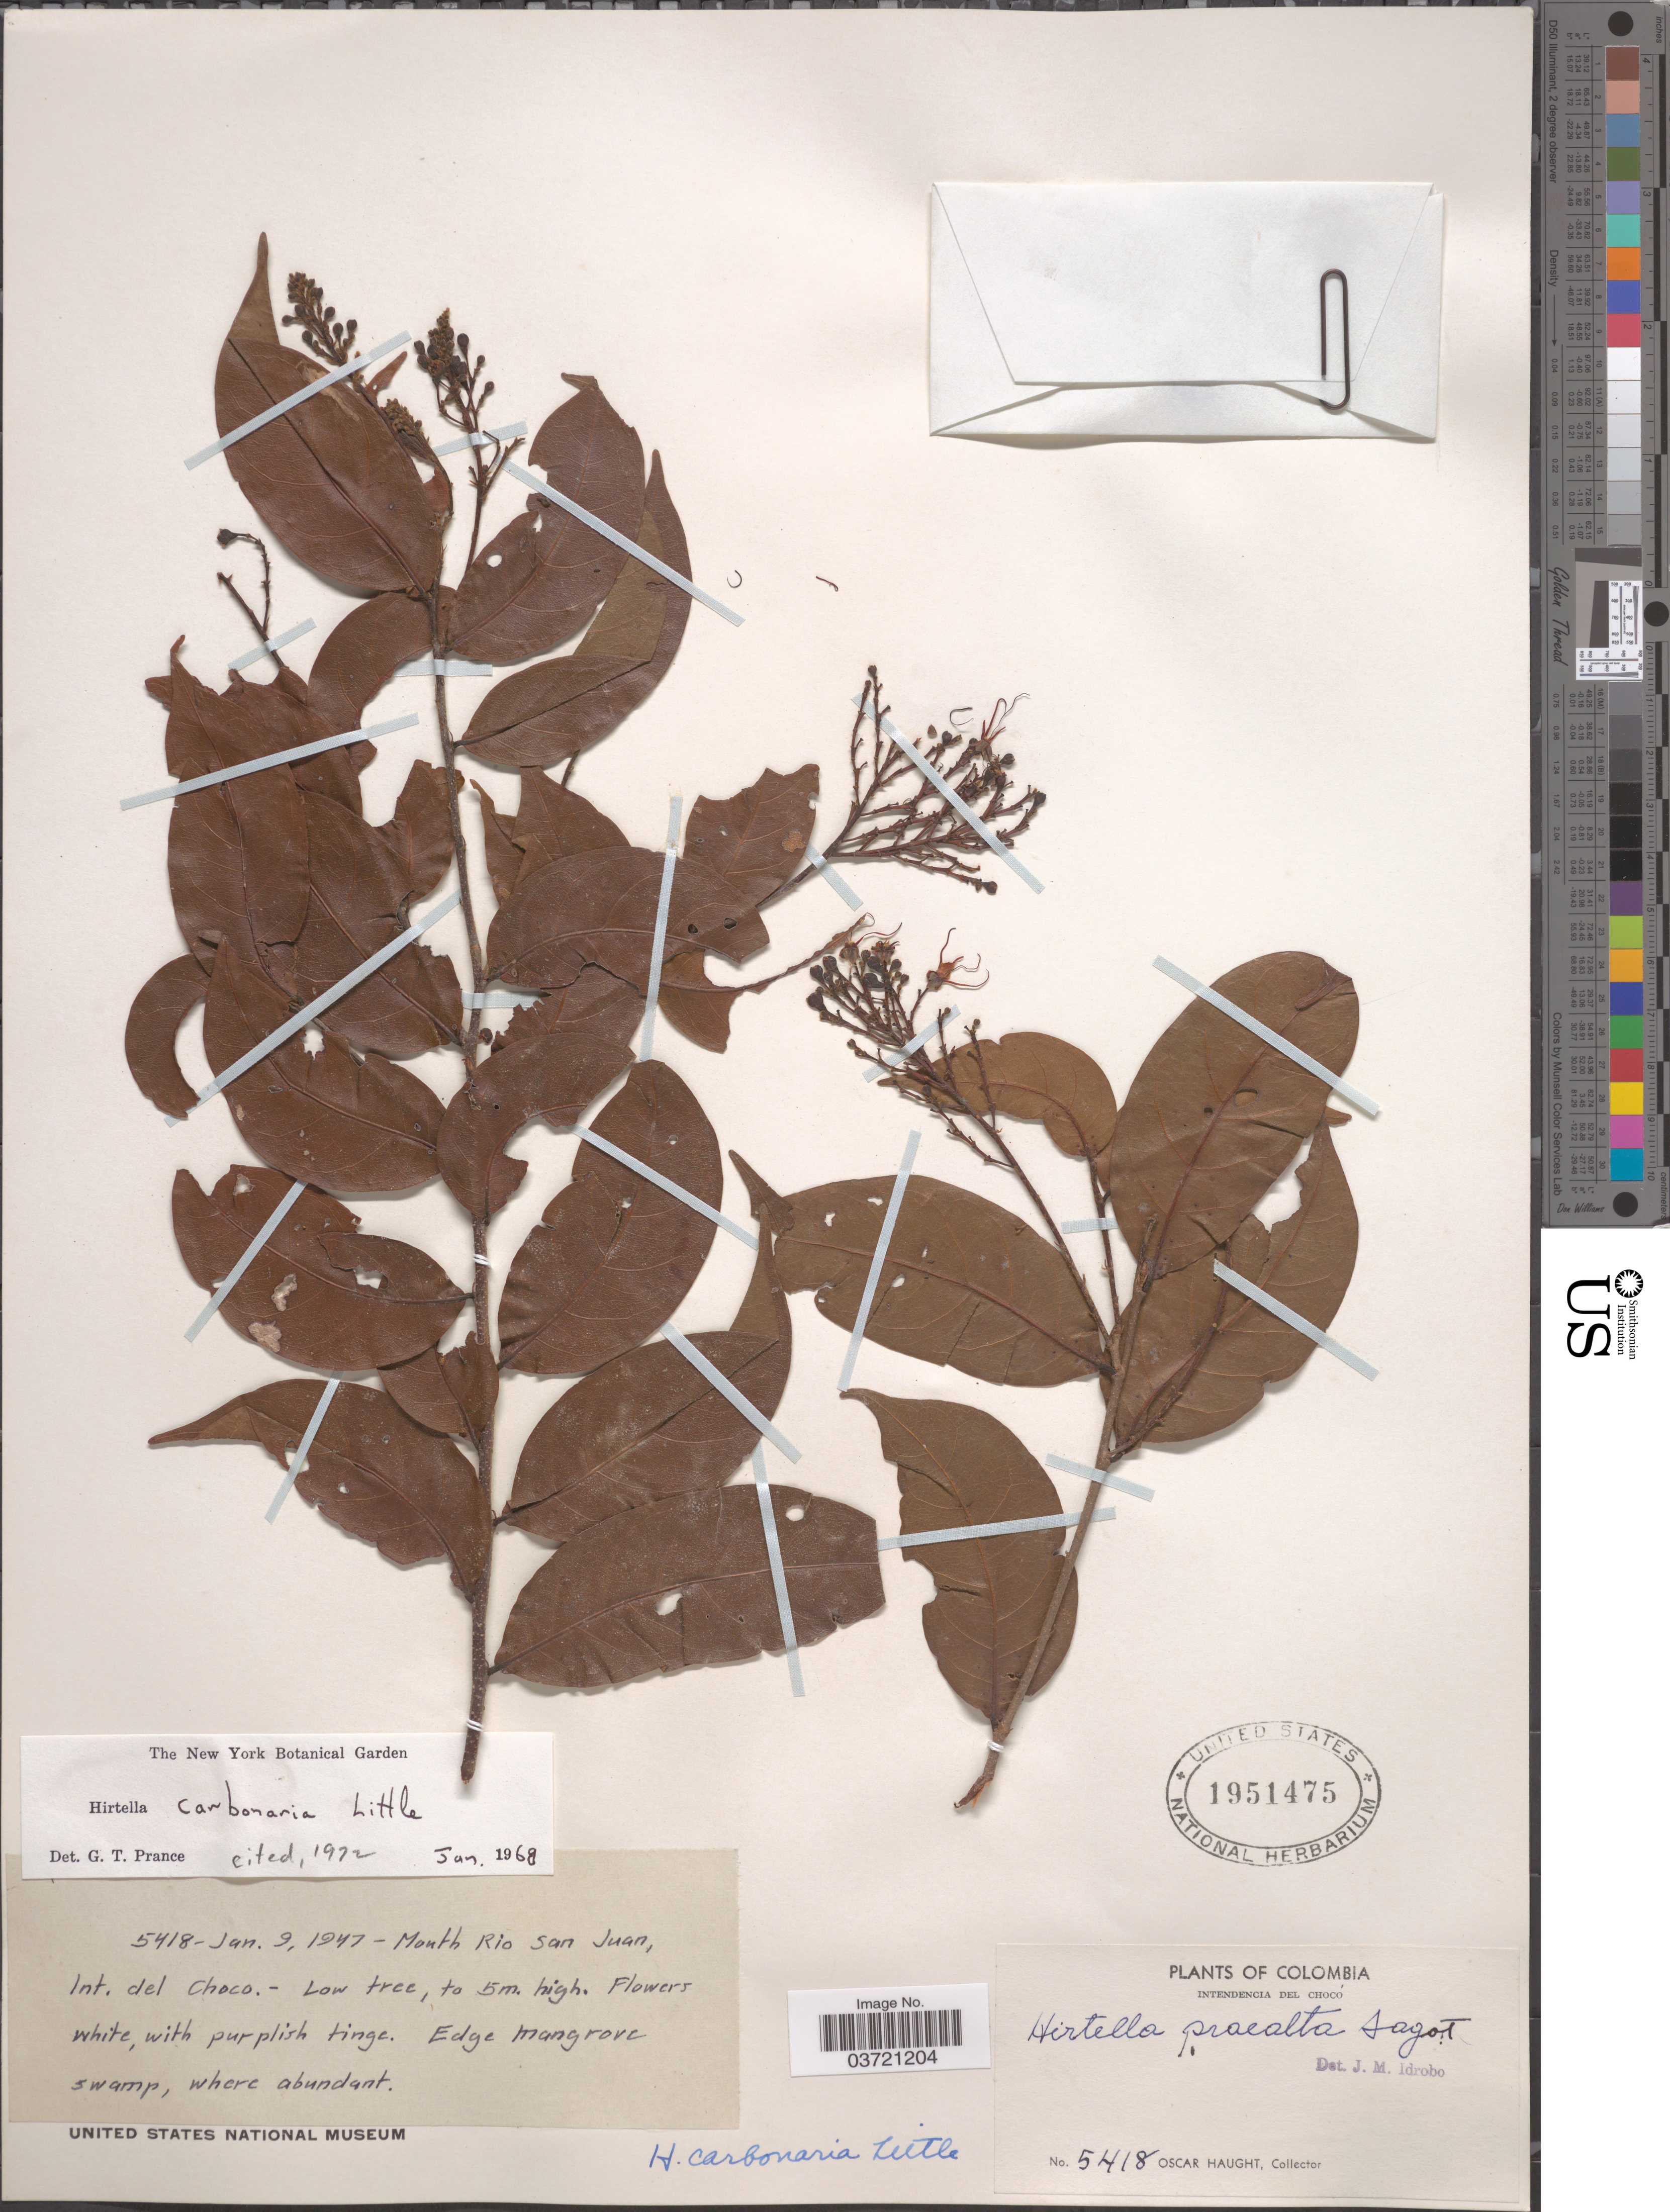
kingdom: Plantae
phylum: Tracheophyta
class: Magnoliopsida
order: Malpighiales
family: Chrysobalanaceae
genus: Hirtella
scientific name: Hirtella carbonaria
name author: Little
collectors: O. L. Haught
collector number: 5418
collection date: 1947-01-09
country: Colombia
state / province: Chocó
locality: Intendencia del Choco. Edge mangrove swamp.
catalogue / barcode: US 1951475